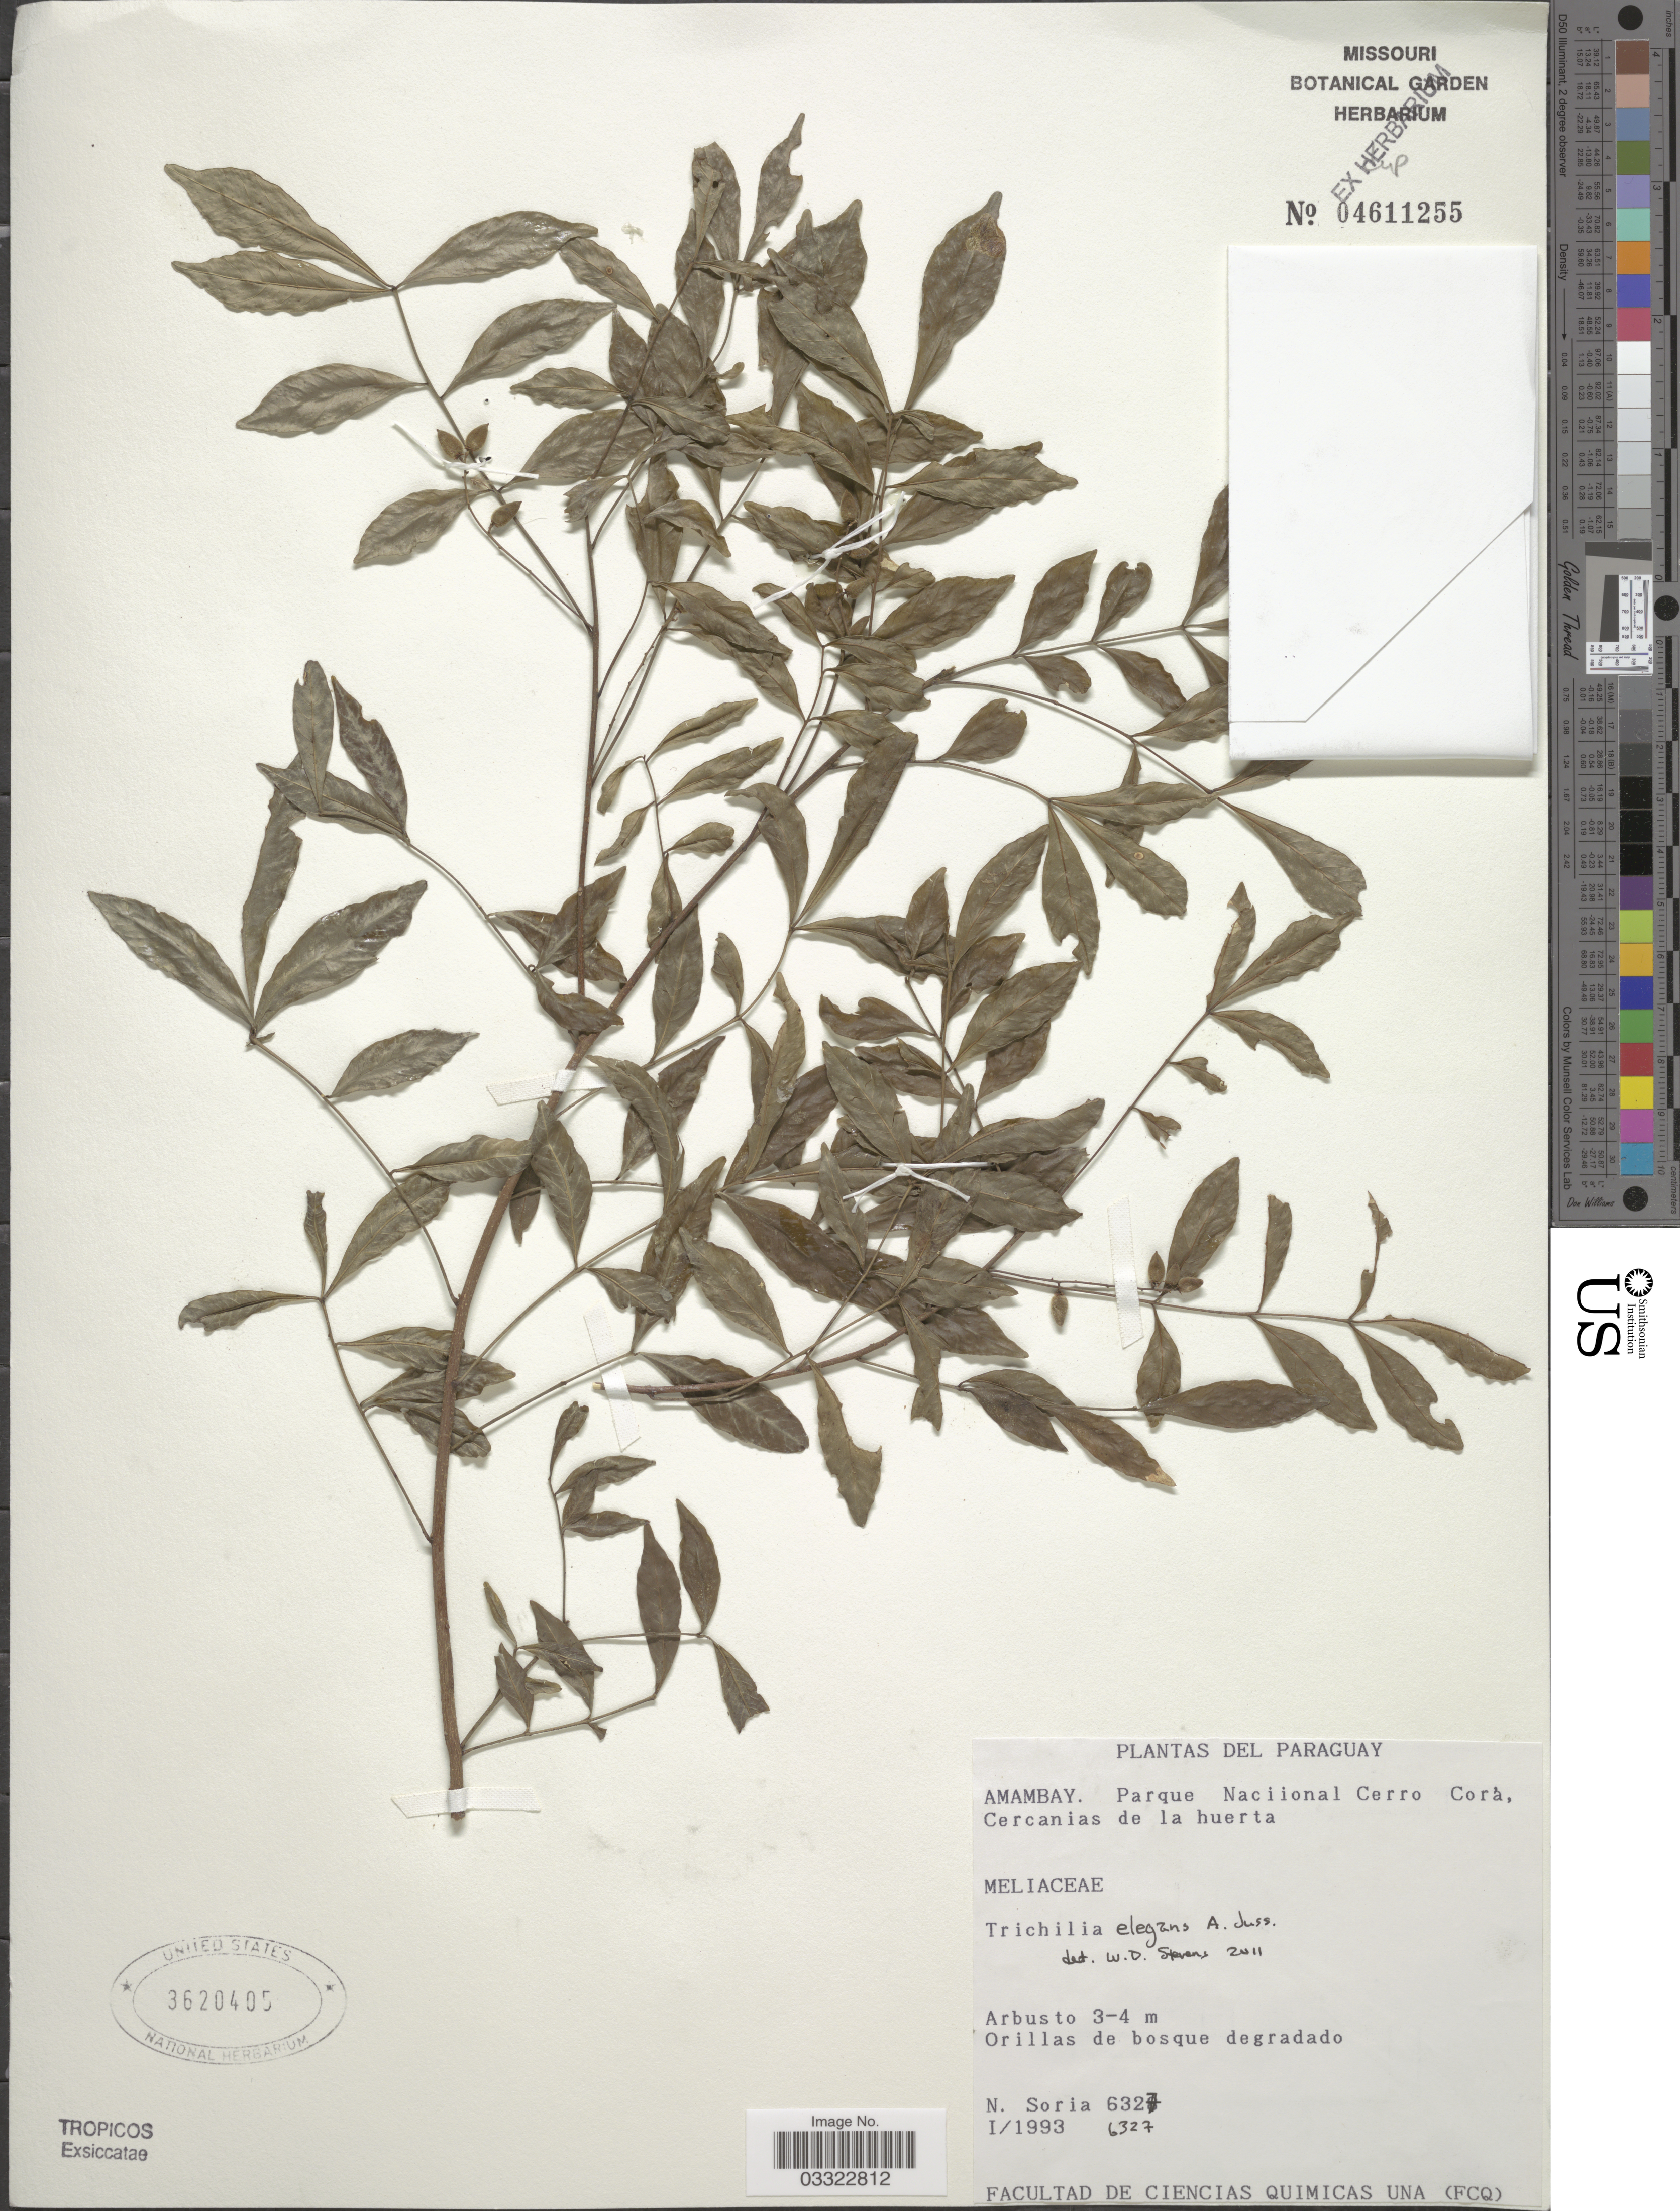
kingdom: Plantae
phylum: Tracheophyta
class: Magnoliopsida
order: Sapindales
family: Meliaceae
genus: Trichilia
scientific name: Trichilia elegans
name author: A. Juss.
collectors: N. Soria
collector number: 6327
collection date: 1993-01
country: Paraguay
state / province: Amambay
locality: Parque Nacional Cerro Corá, Cercanias de la huerta.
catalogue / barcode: US 3620405